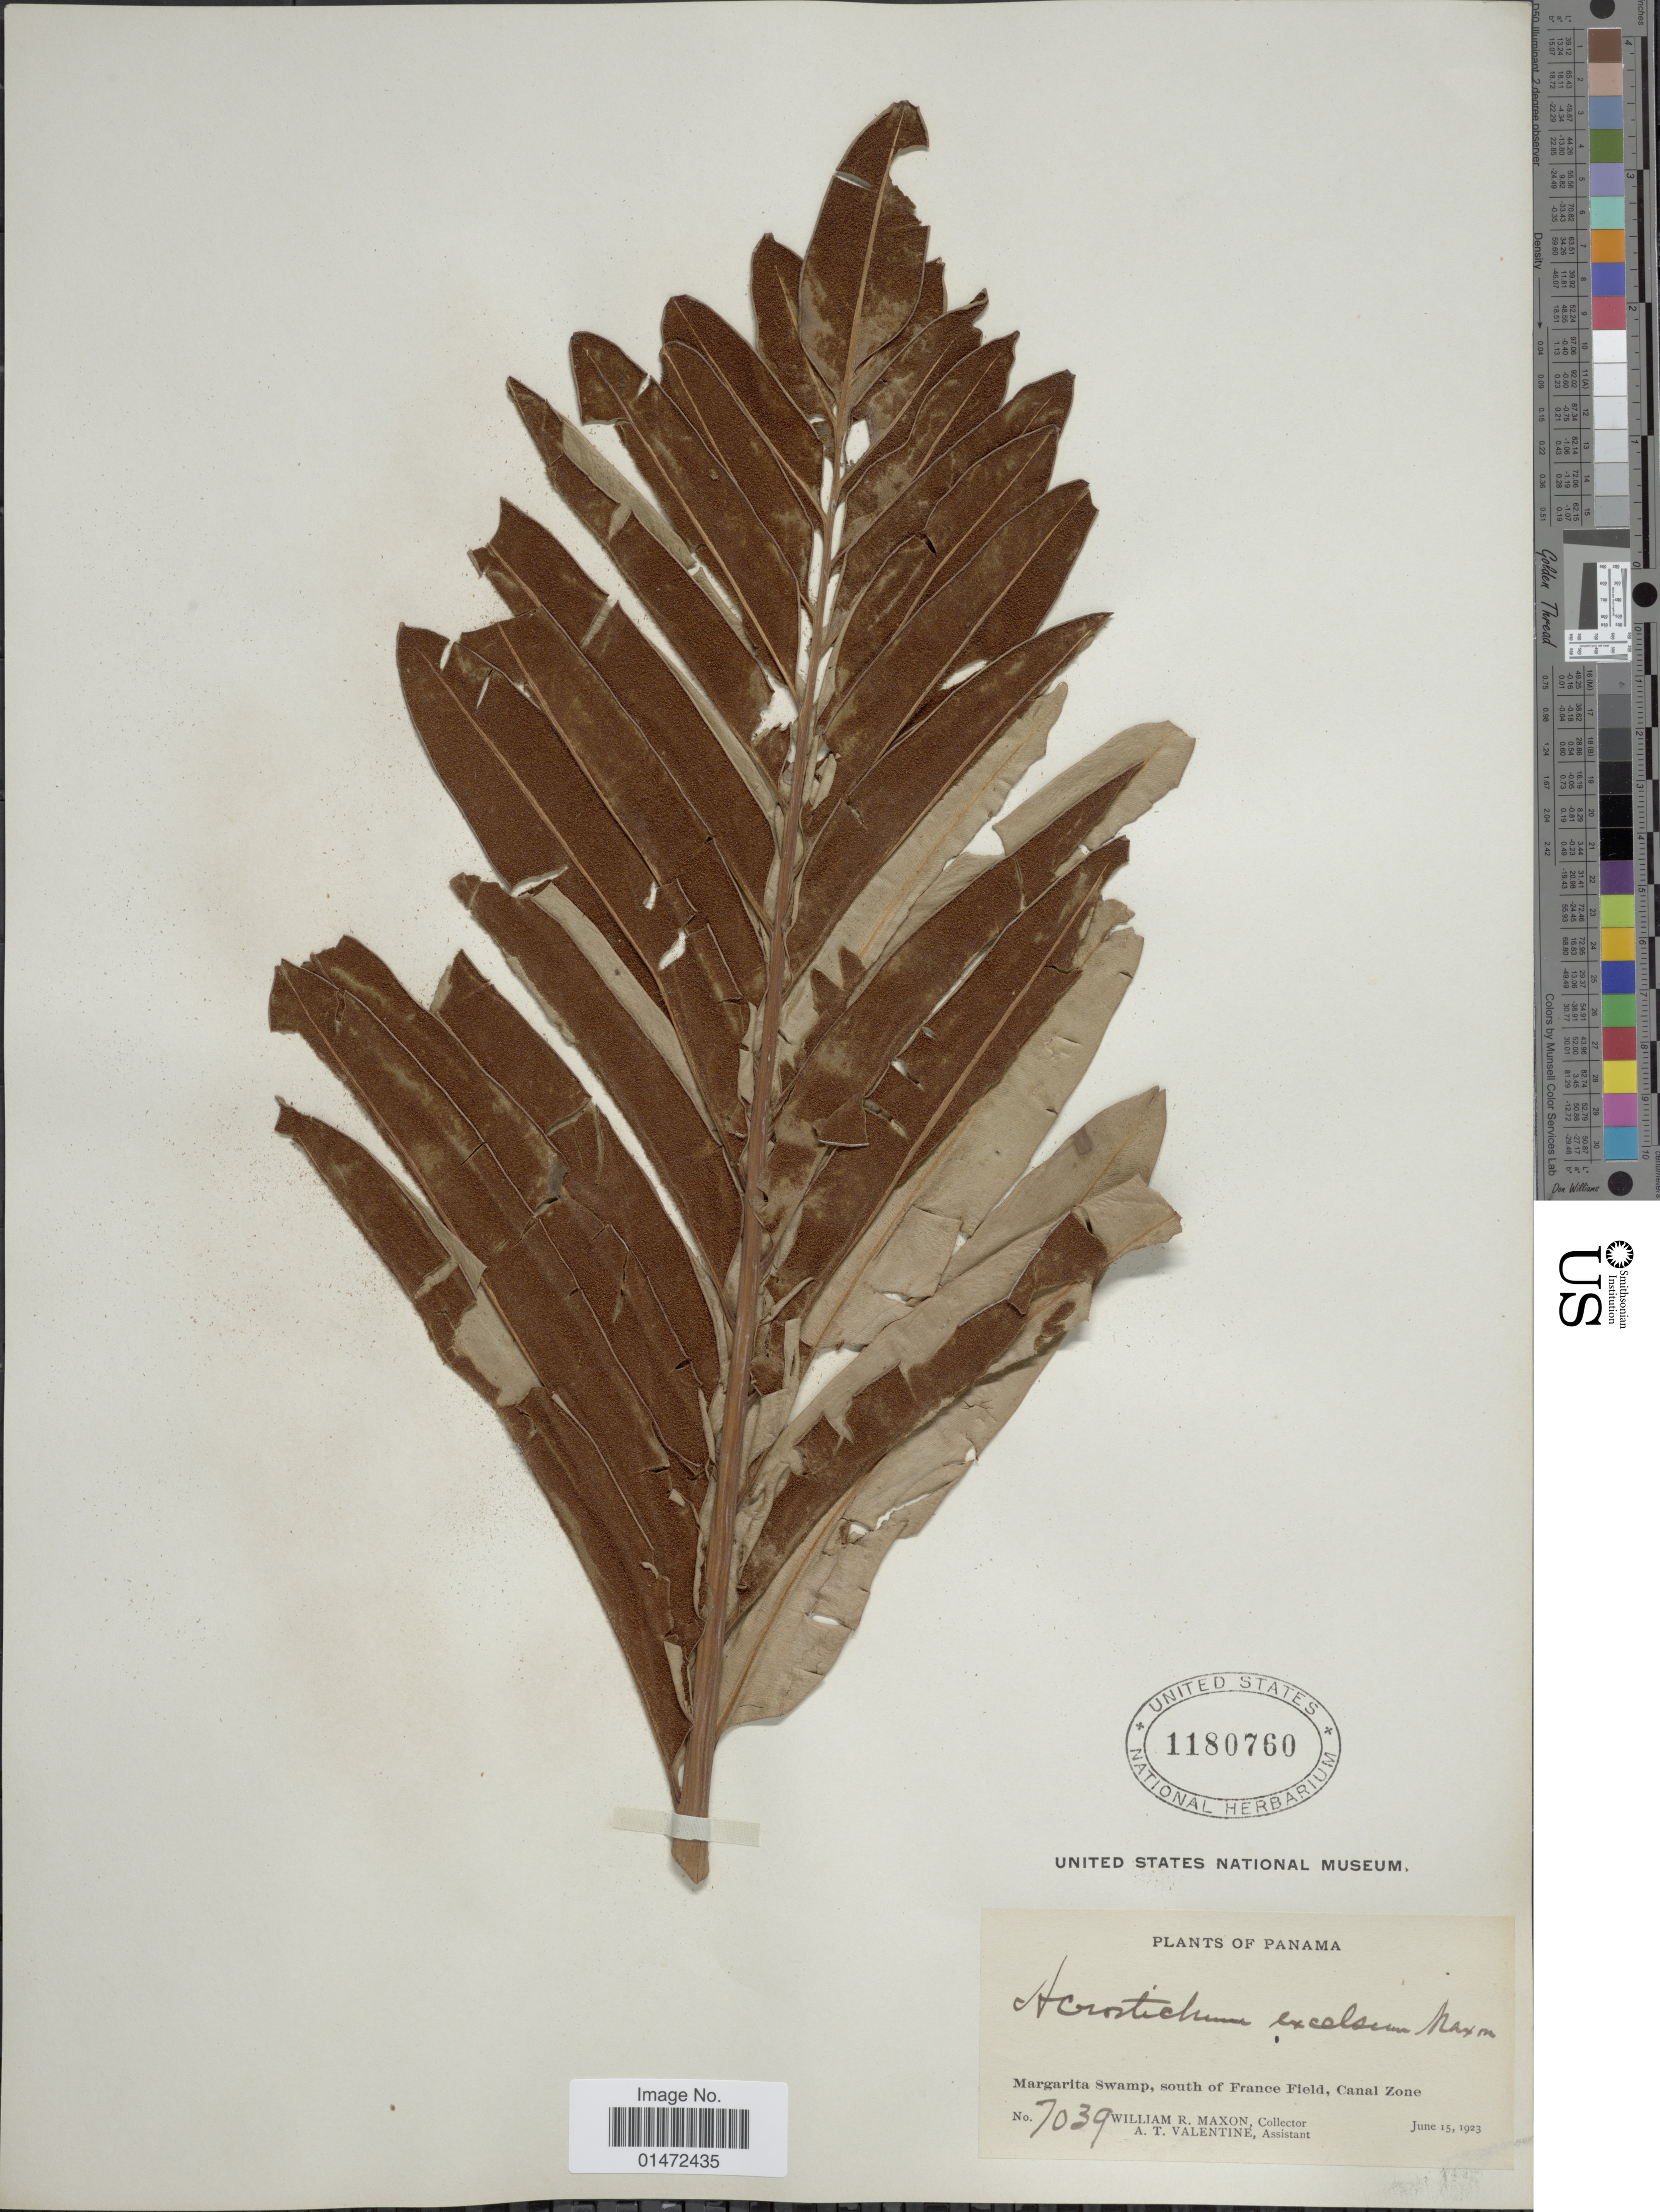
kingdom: Plantae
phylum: Tracheophyta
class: Polypodiopsida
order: Polypodiales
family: Pteridaceae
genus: Acrostichum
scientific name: Acrostichum danaeifolium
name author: Langsd. & Fisch.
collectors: W. R. Maxon & A. Valentine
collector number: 7039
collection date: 1923-06-15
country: Panama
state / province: Colón / Panamá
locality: Margarita Swamp, south of France Field, Canal Zone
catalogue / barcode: US 1180760